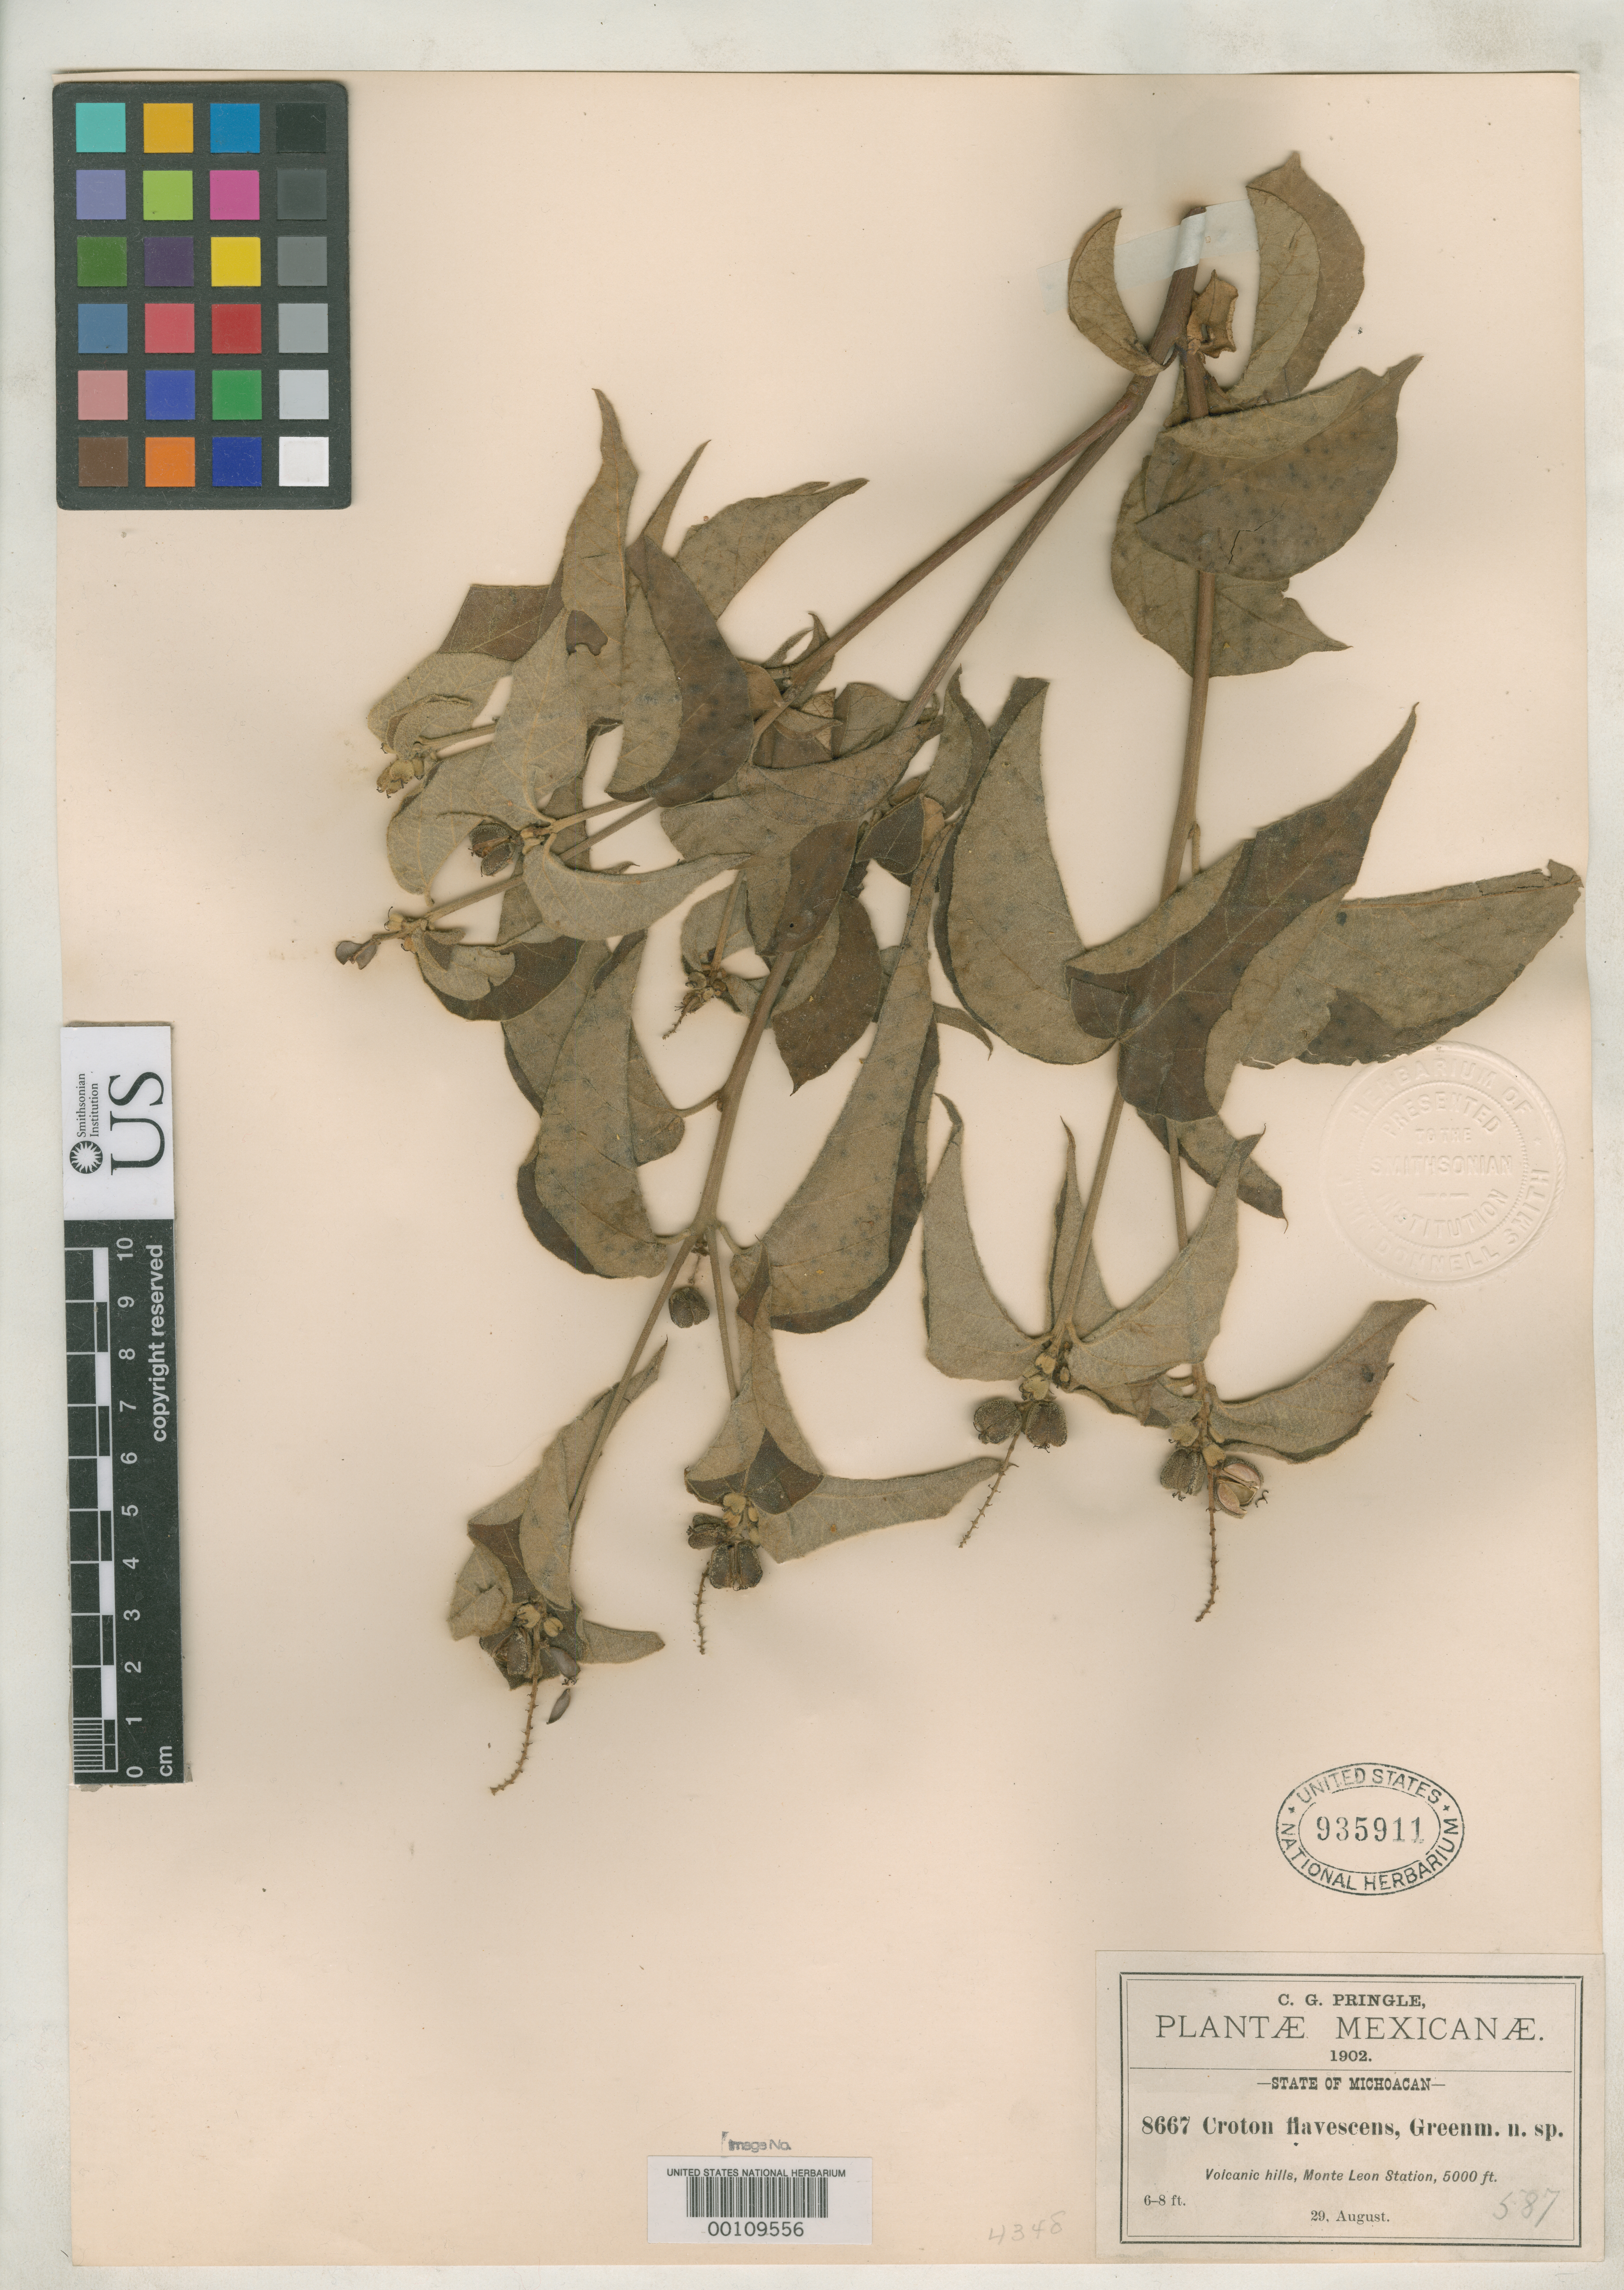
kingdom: Plantae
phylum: Tracheophyta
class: Magnoliopsida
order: Malpighiales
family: Euphorbiaceae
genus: Croton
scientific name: Croton flavescens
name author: Greenm.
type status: Isotype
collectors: C. G. Pringle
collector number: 8667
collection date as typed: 29 Aug 1902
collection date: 1902-08-29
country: Mexico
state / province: Michoacán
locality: Monte Leon Station.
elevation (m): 1524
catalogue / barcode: US 935911